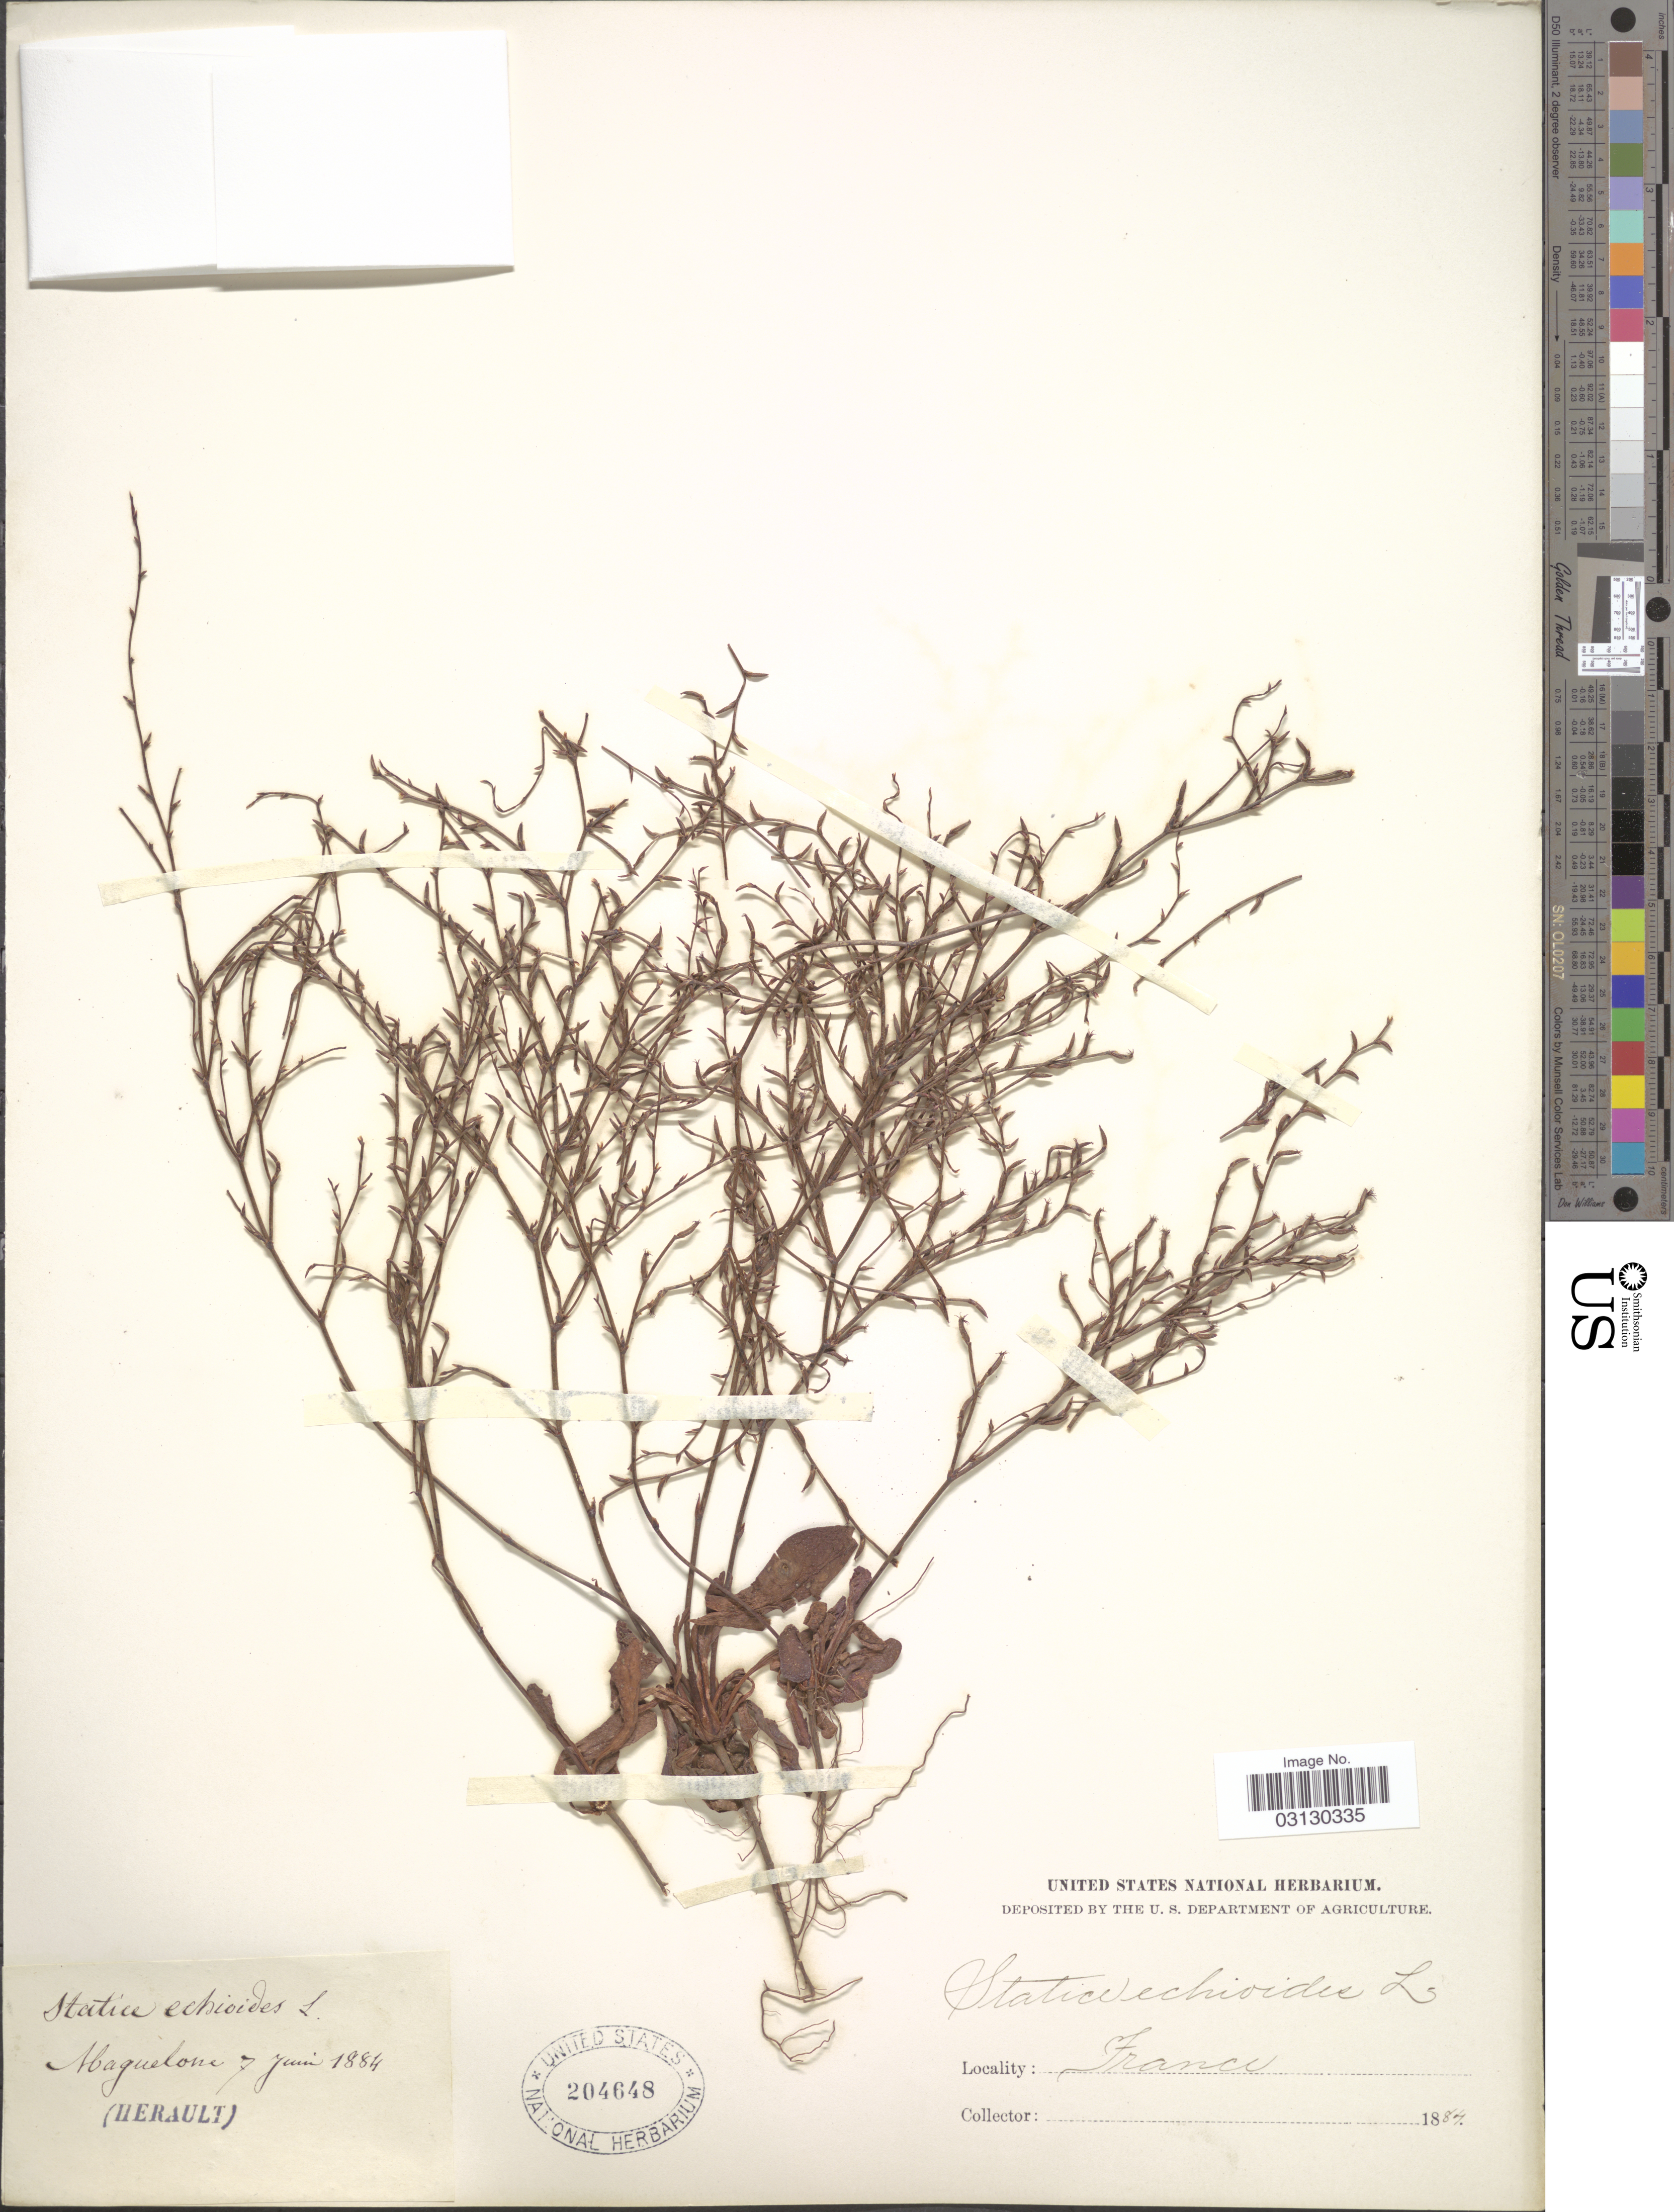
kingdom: Plantae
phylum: Tracheophyta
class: Magnoliopsida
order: Caryophyllales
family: Plumbaginaceae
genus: Limonium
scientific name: Limonium echioides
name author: (L.) Mill.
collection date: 1884-06-07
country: France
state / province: Occitanie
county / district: Hérault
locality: Maguelone.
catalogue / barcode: US 204648